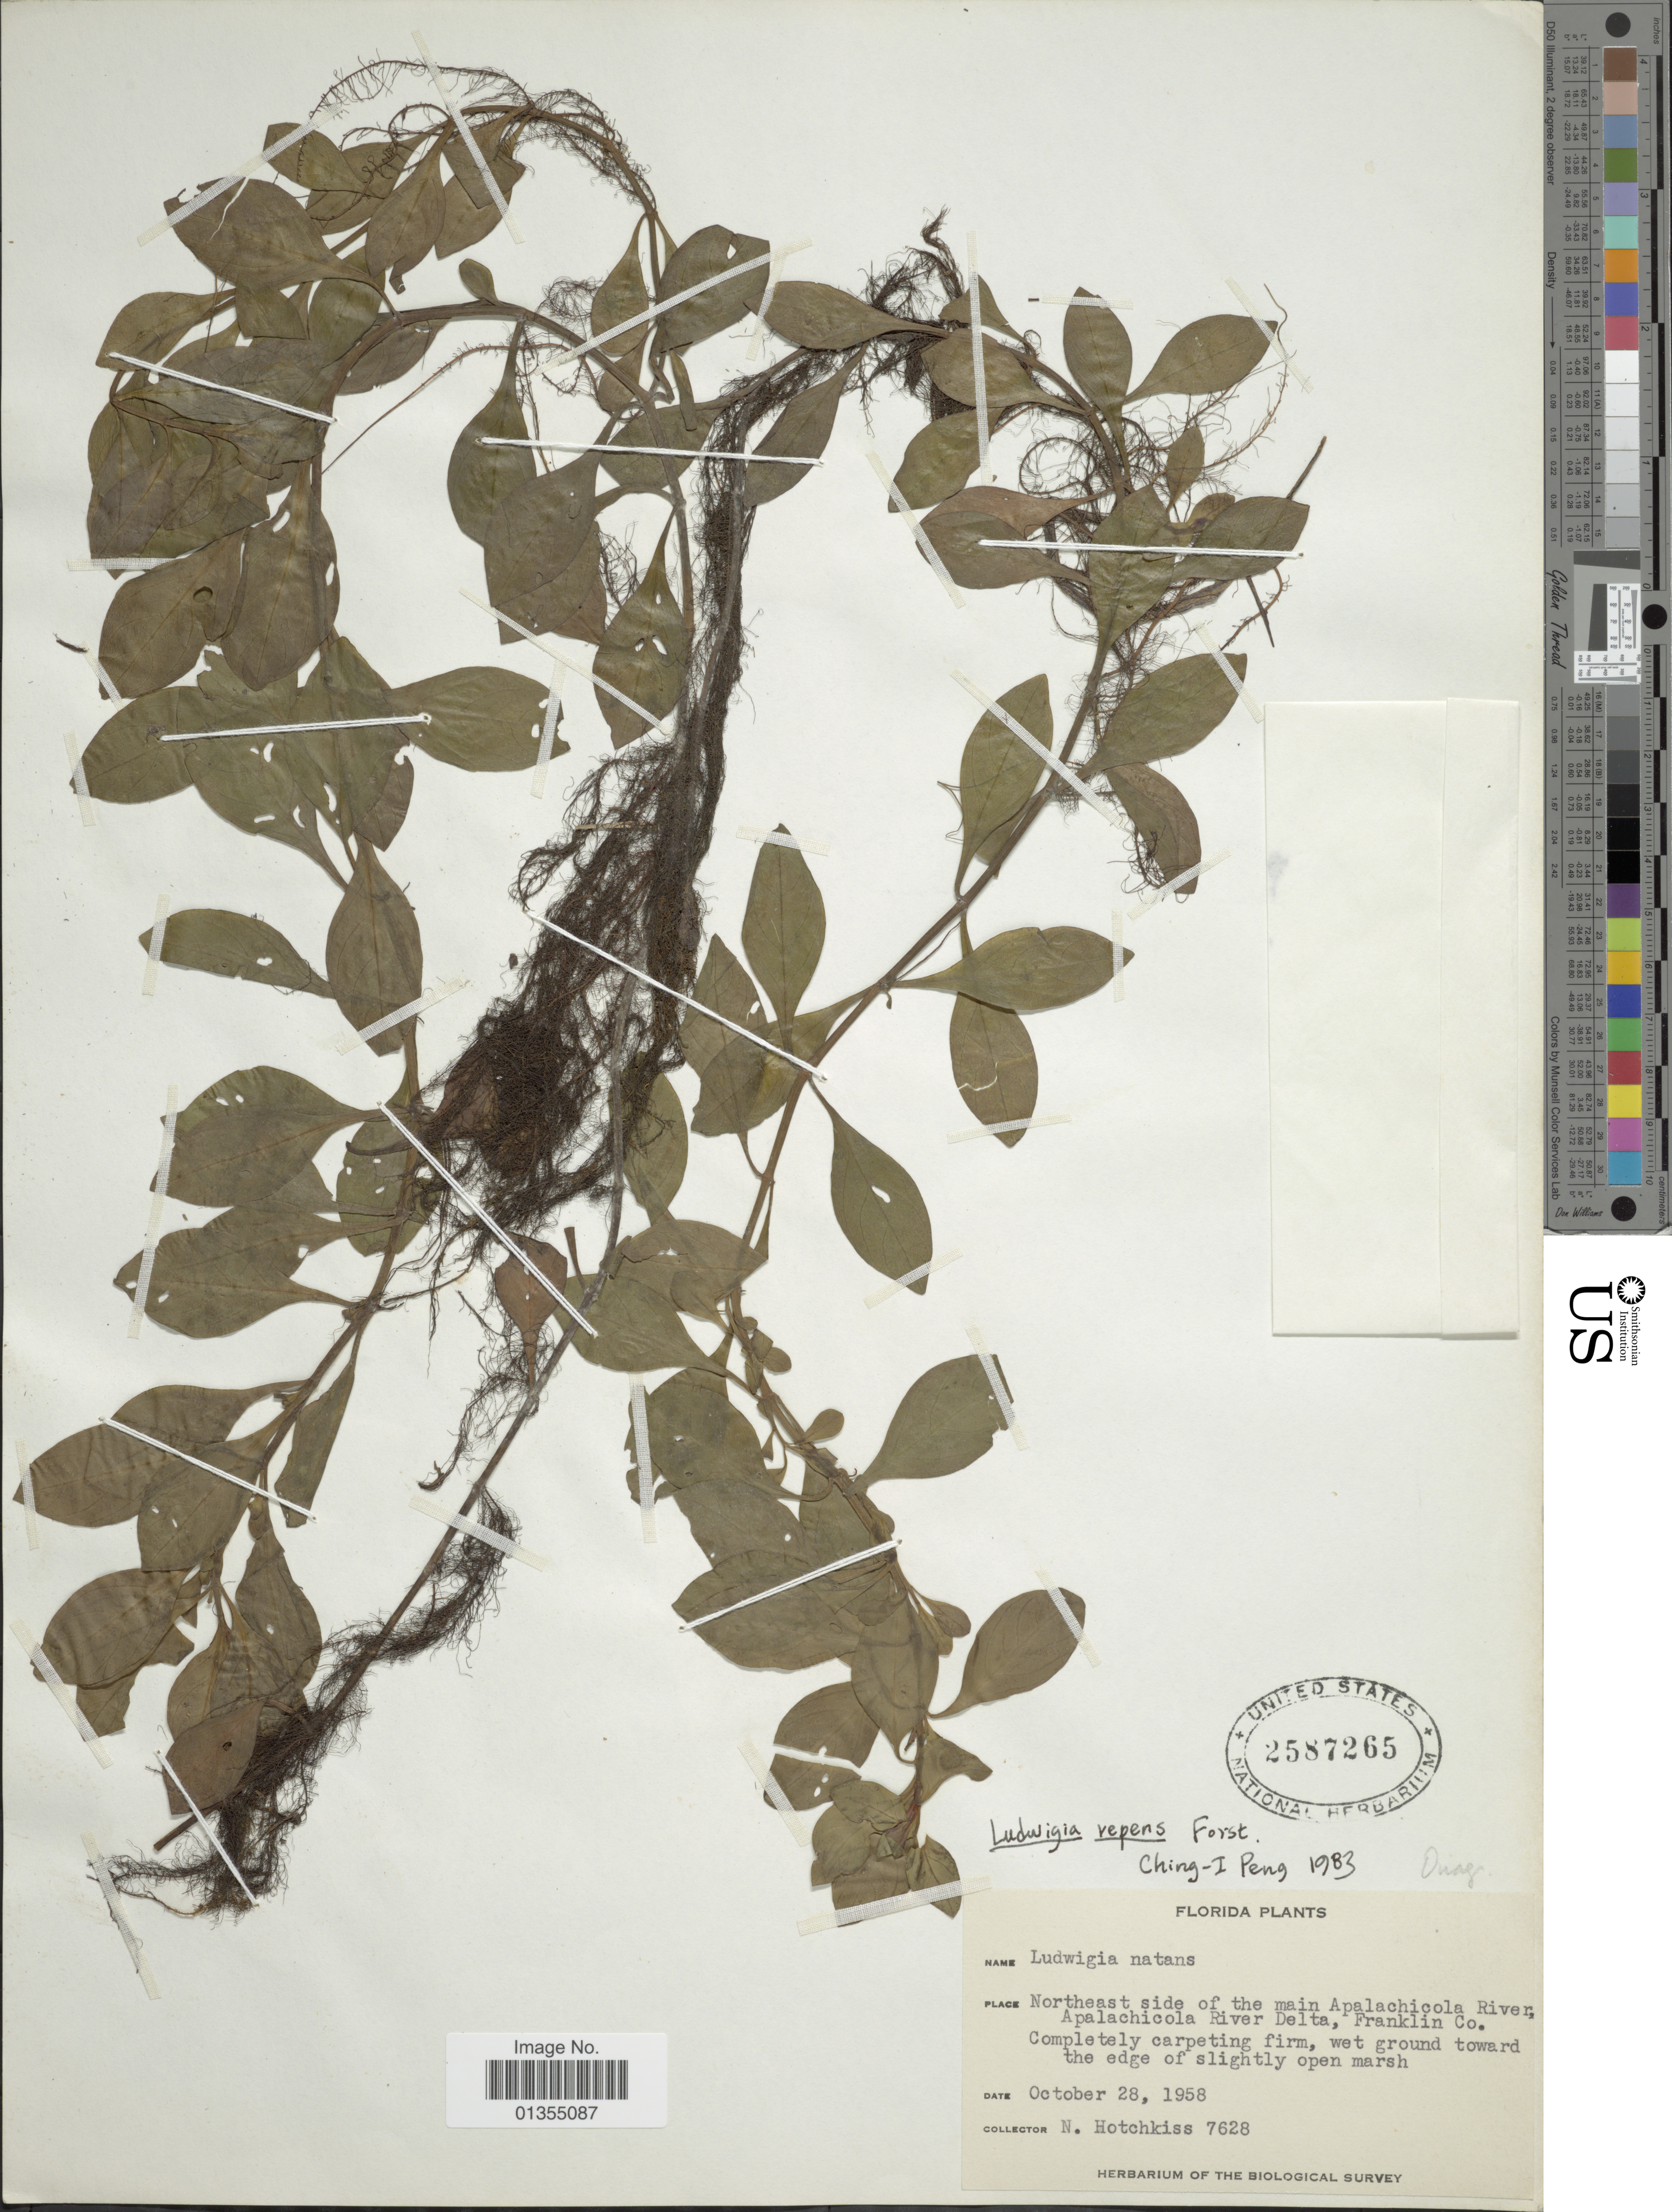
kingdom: Plantae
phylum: Tracheophyta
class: Magnoliopsida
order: Myrtales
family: Onagraceae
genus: Ludwigia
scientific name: Ludwigia repens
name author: J.R. Forst.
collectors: N. Hotchkiss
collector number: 7628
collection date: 1958-10-28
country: United States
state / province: Florida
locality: Northeast side of the main Apalachicola River, Apalachicola River Delta, Franklin Co.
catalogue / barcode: US 2587265